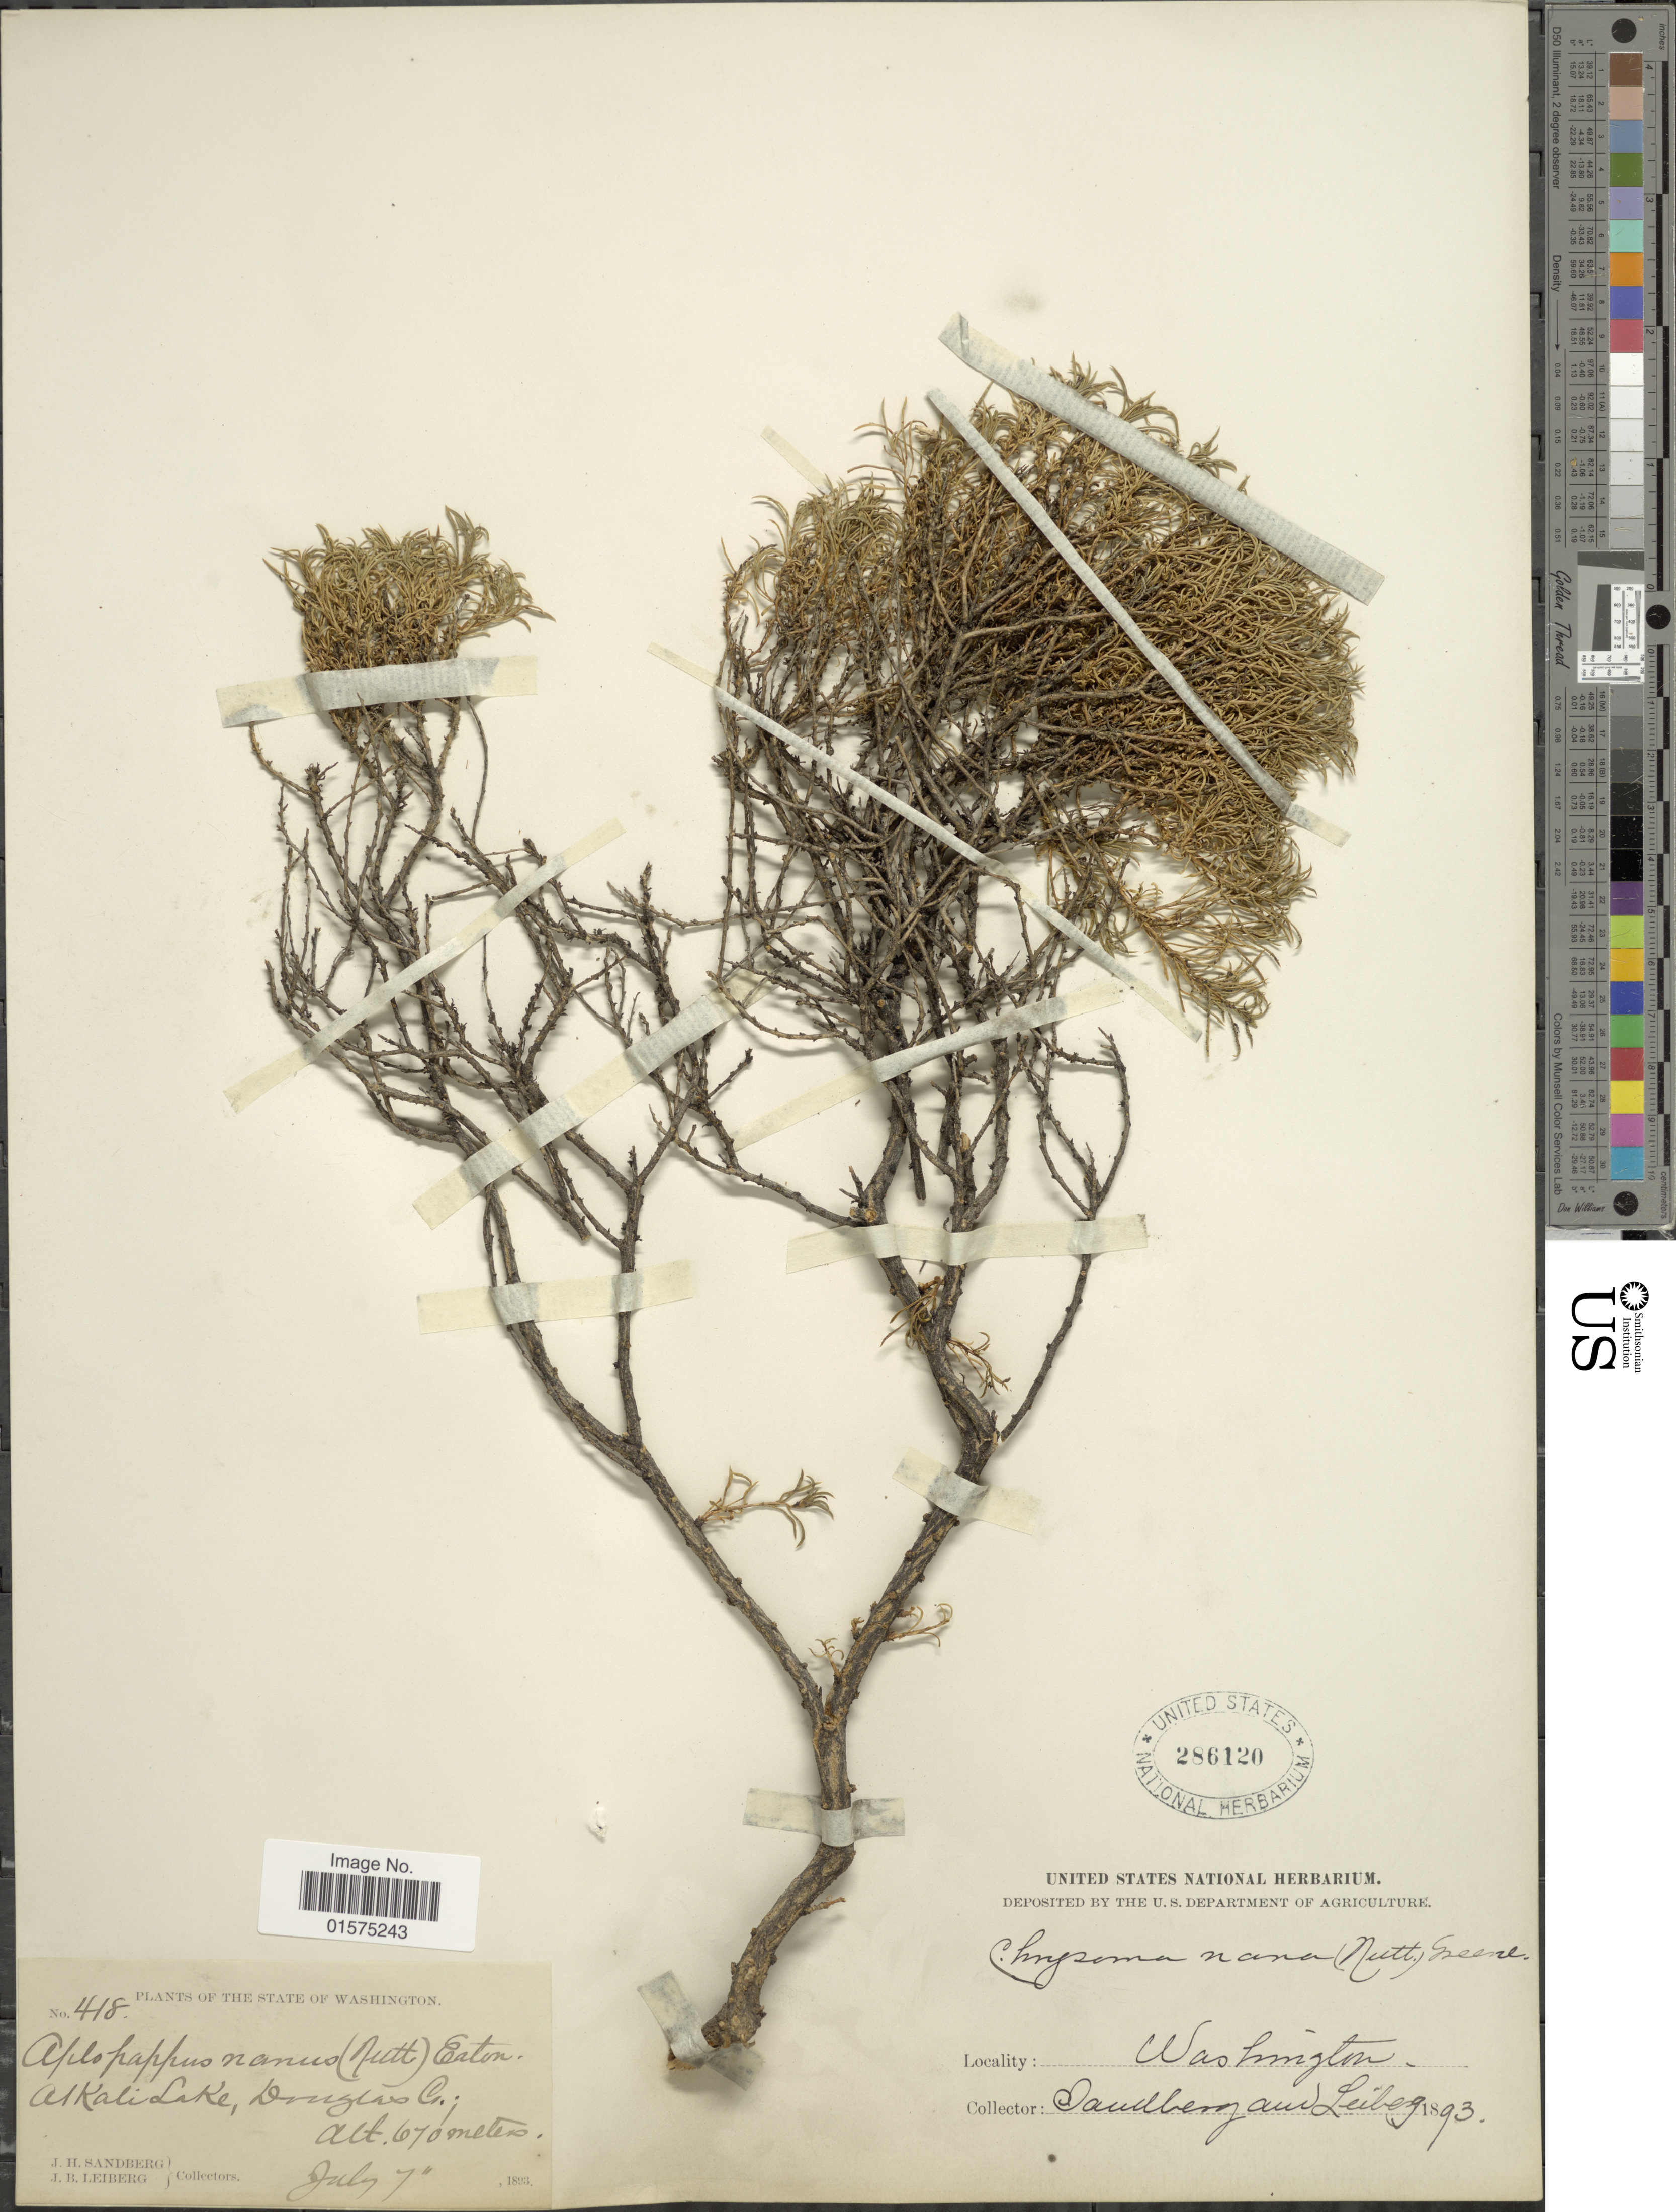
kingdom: Plantae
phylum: Tracheophyta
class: Magnoliopsida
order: Asterales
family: Asteraceae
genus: Ericameria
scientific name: Ericameria resinosa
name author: Nutt.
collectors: J. H. Sandberg & J. B. Leiberg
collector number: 418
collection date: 1893-07-07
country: United States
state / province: Washington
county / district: Douglas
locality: Alkali Lake, Douglas Co.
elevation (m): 670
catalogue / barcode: US 286120